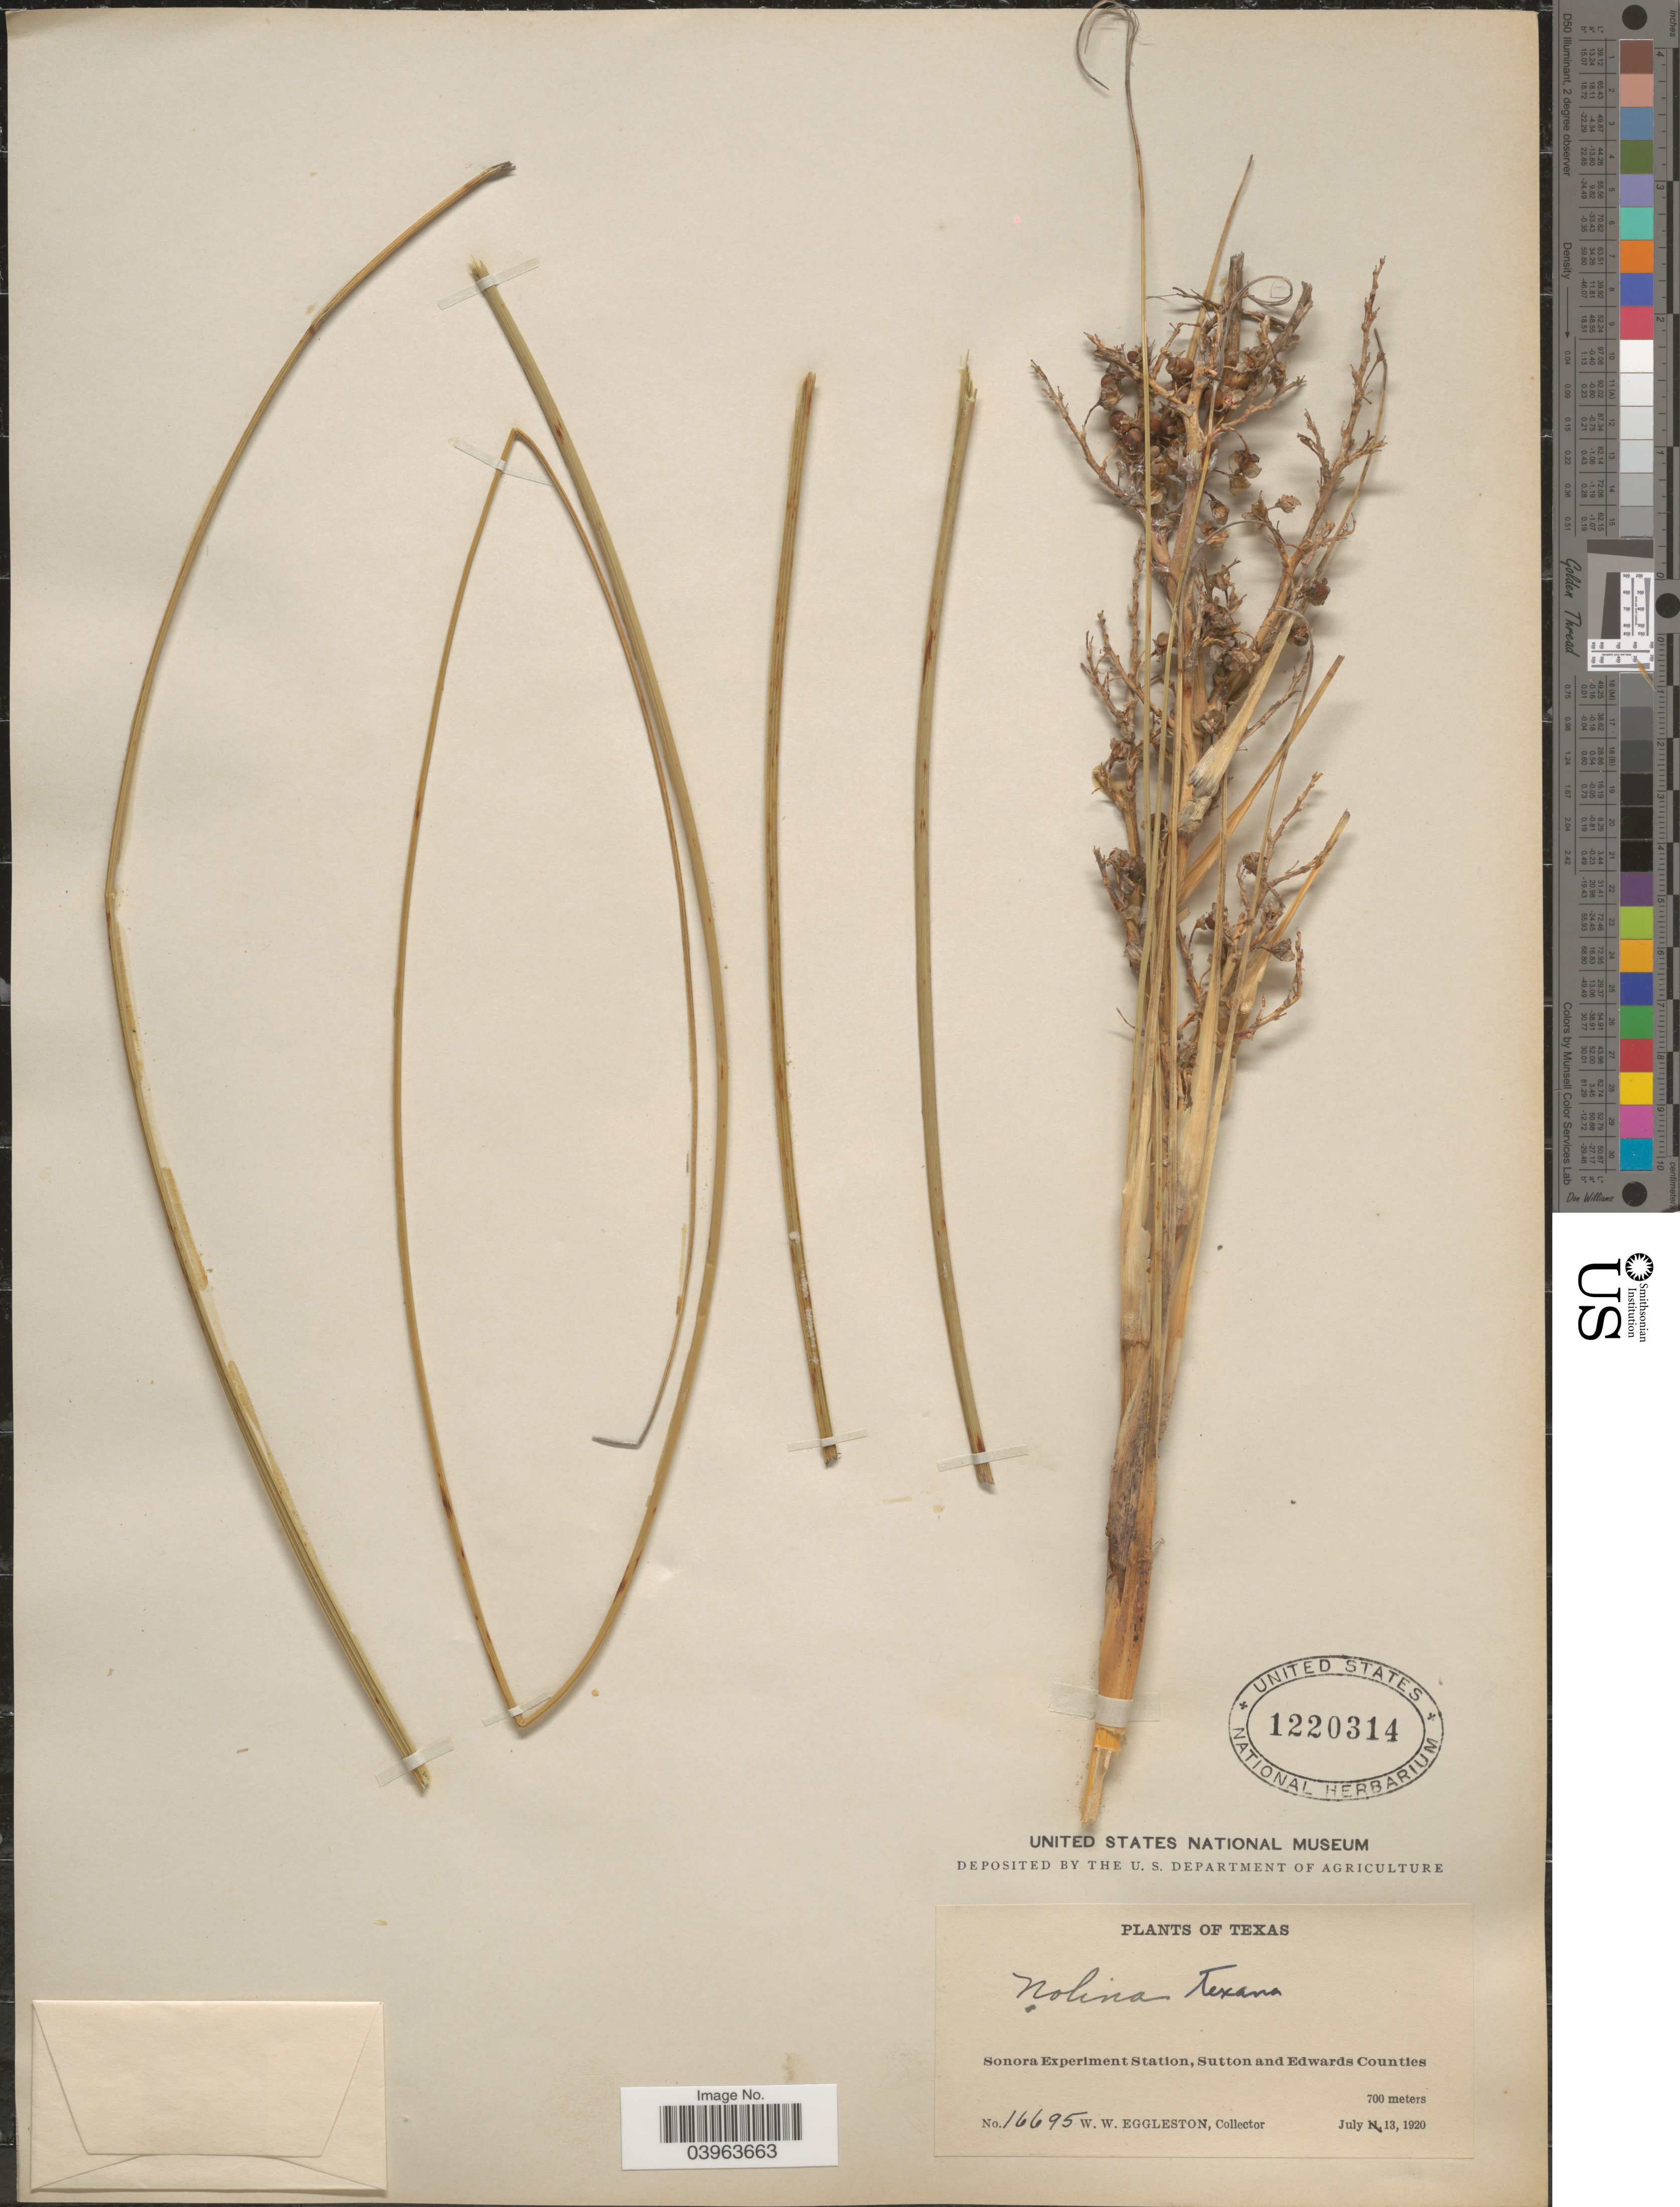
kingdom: Plantae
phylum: Tracheophyta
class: Liliopsida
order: Asparagales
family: Asparagaceae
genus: Nolina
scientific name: Nolina texana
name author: S. Watson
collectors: W. W. Eggleston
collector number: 16695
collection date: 1920-07-13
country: United States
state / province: Texas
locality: Sonora Experiment Station, Sutton and Edwards Counties.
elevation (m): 700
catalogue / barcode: US 1220314